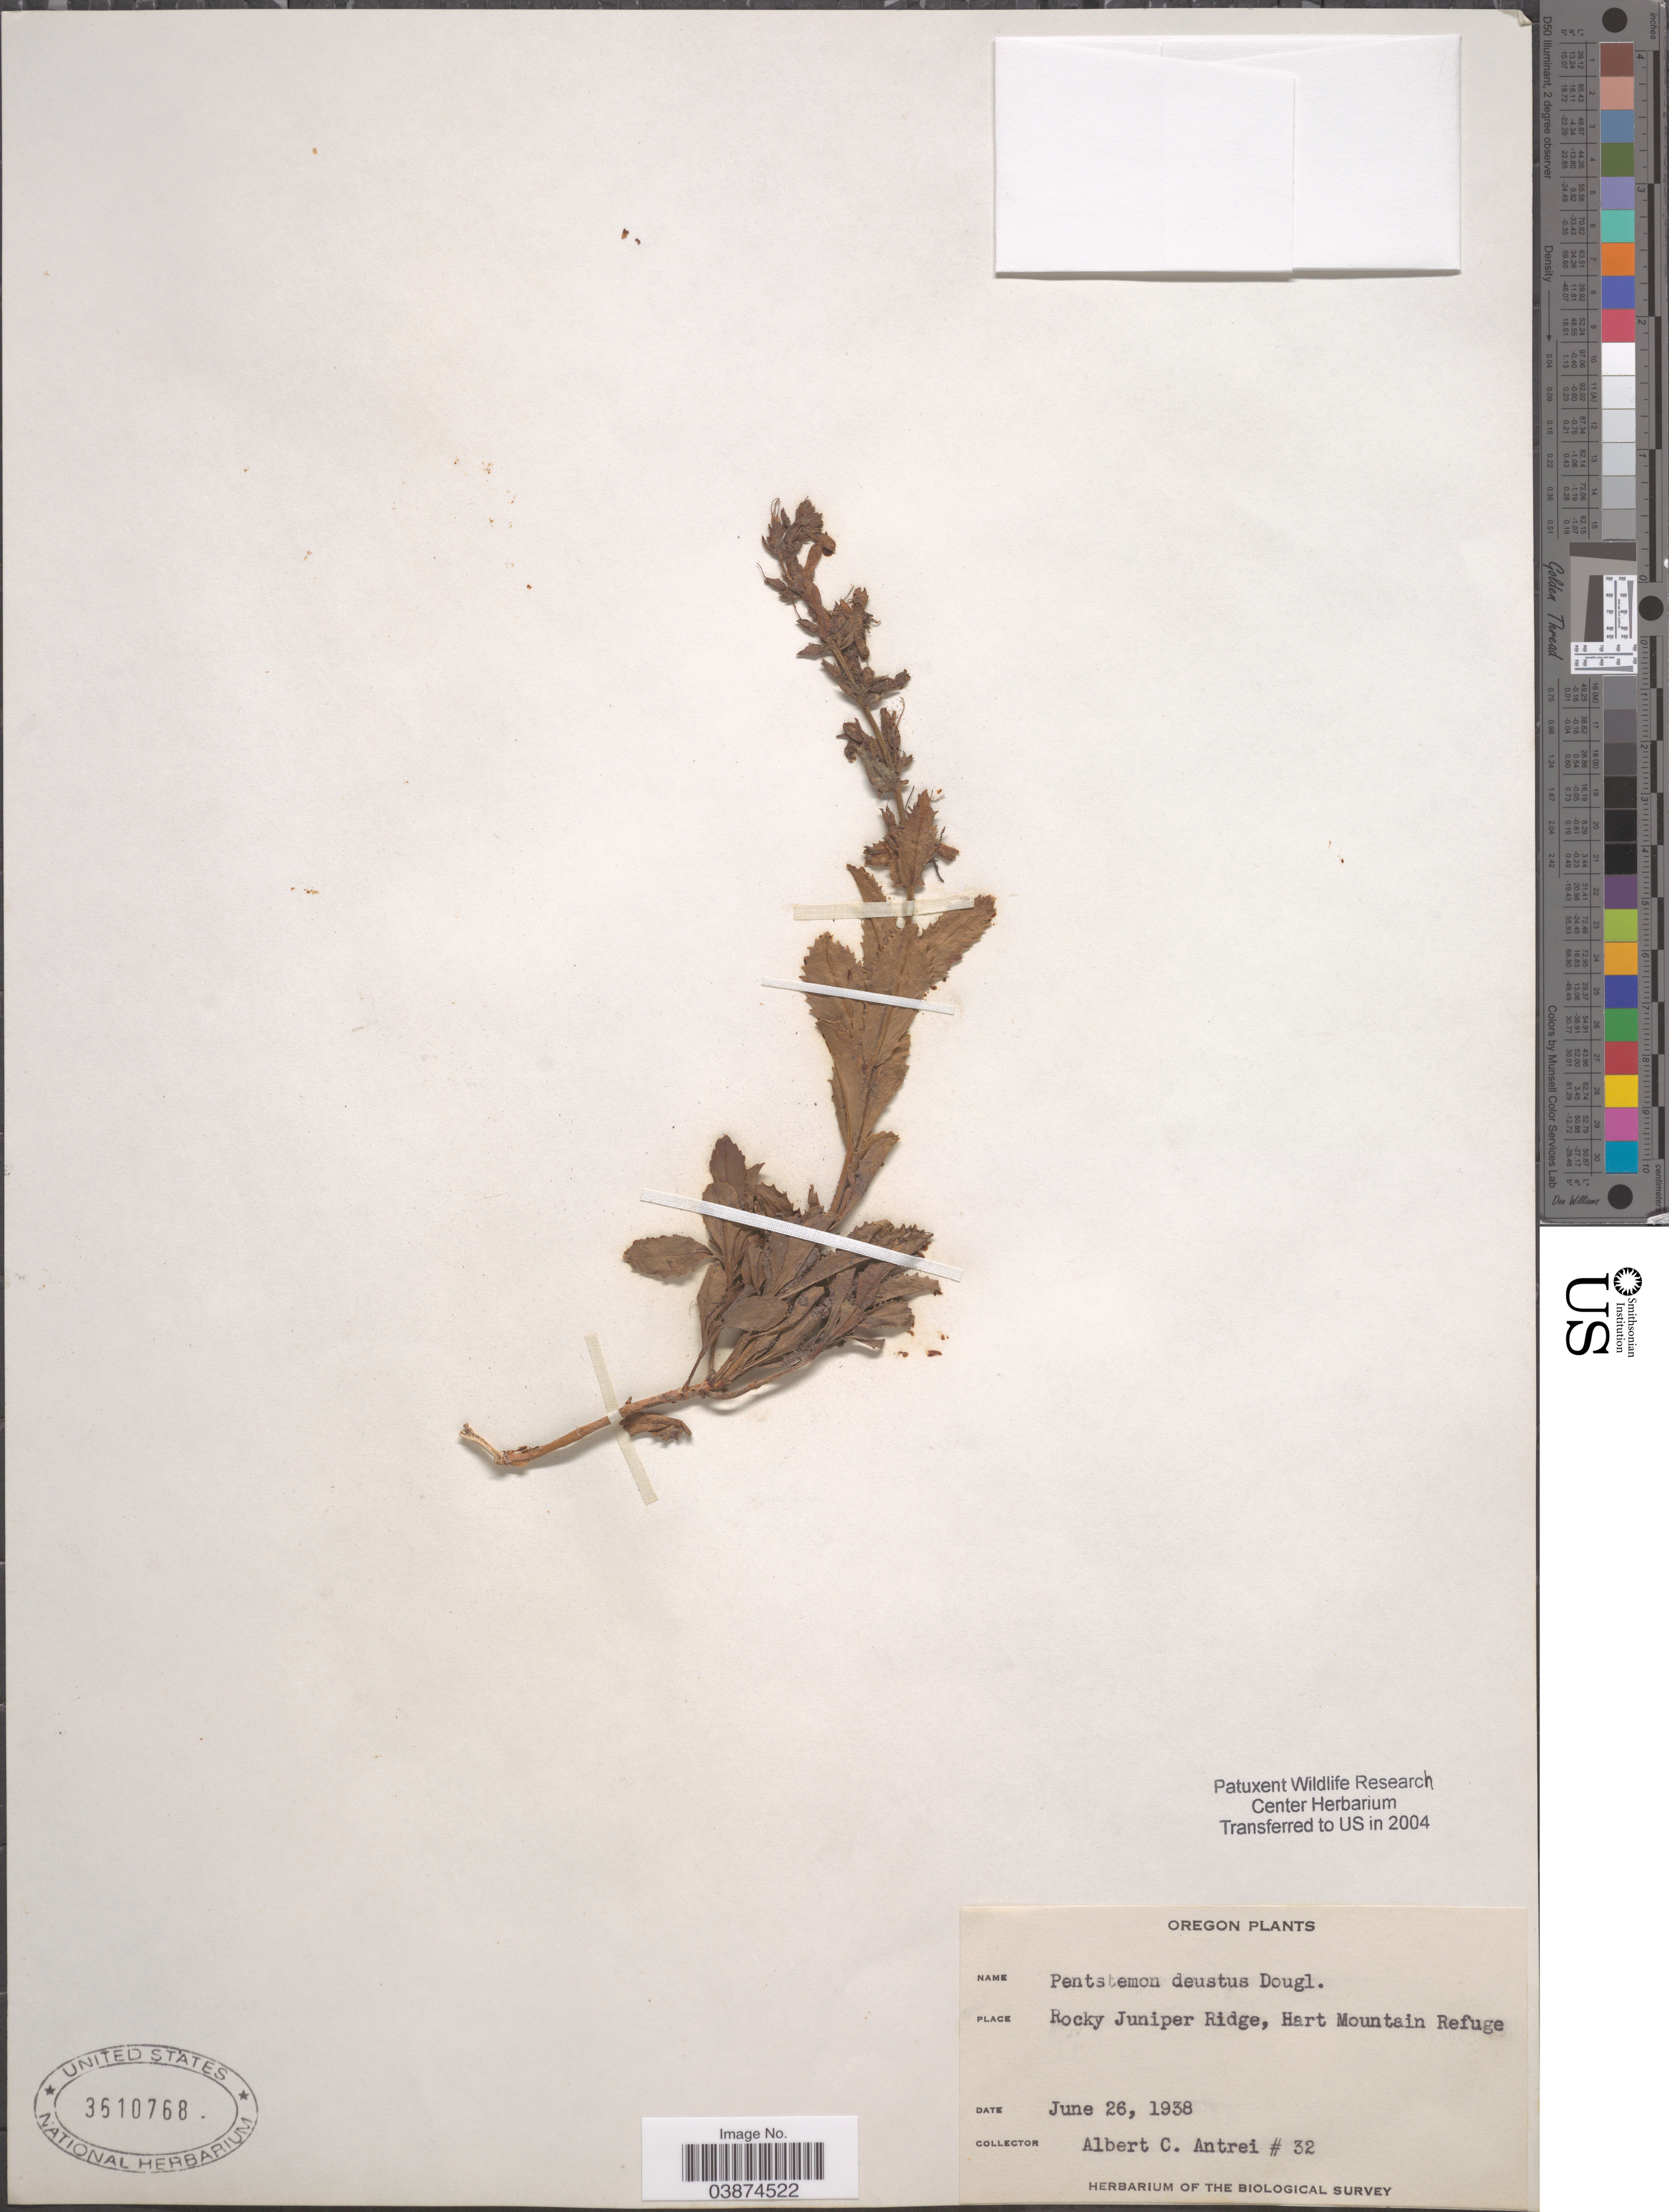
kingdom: Plantae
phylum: Tracheophyta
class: Magnoliopsida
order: Lamiales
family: Plantaginaceae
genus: Penstemon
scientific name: Penstemon deustus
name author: Douglas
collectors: A. Antrei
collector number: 32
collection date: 1938-06-26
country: United States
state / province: Oregon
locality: Rocky Juniper Ridge, Hart Mountains Refuge.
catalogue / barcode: US 3610768